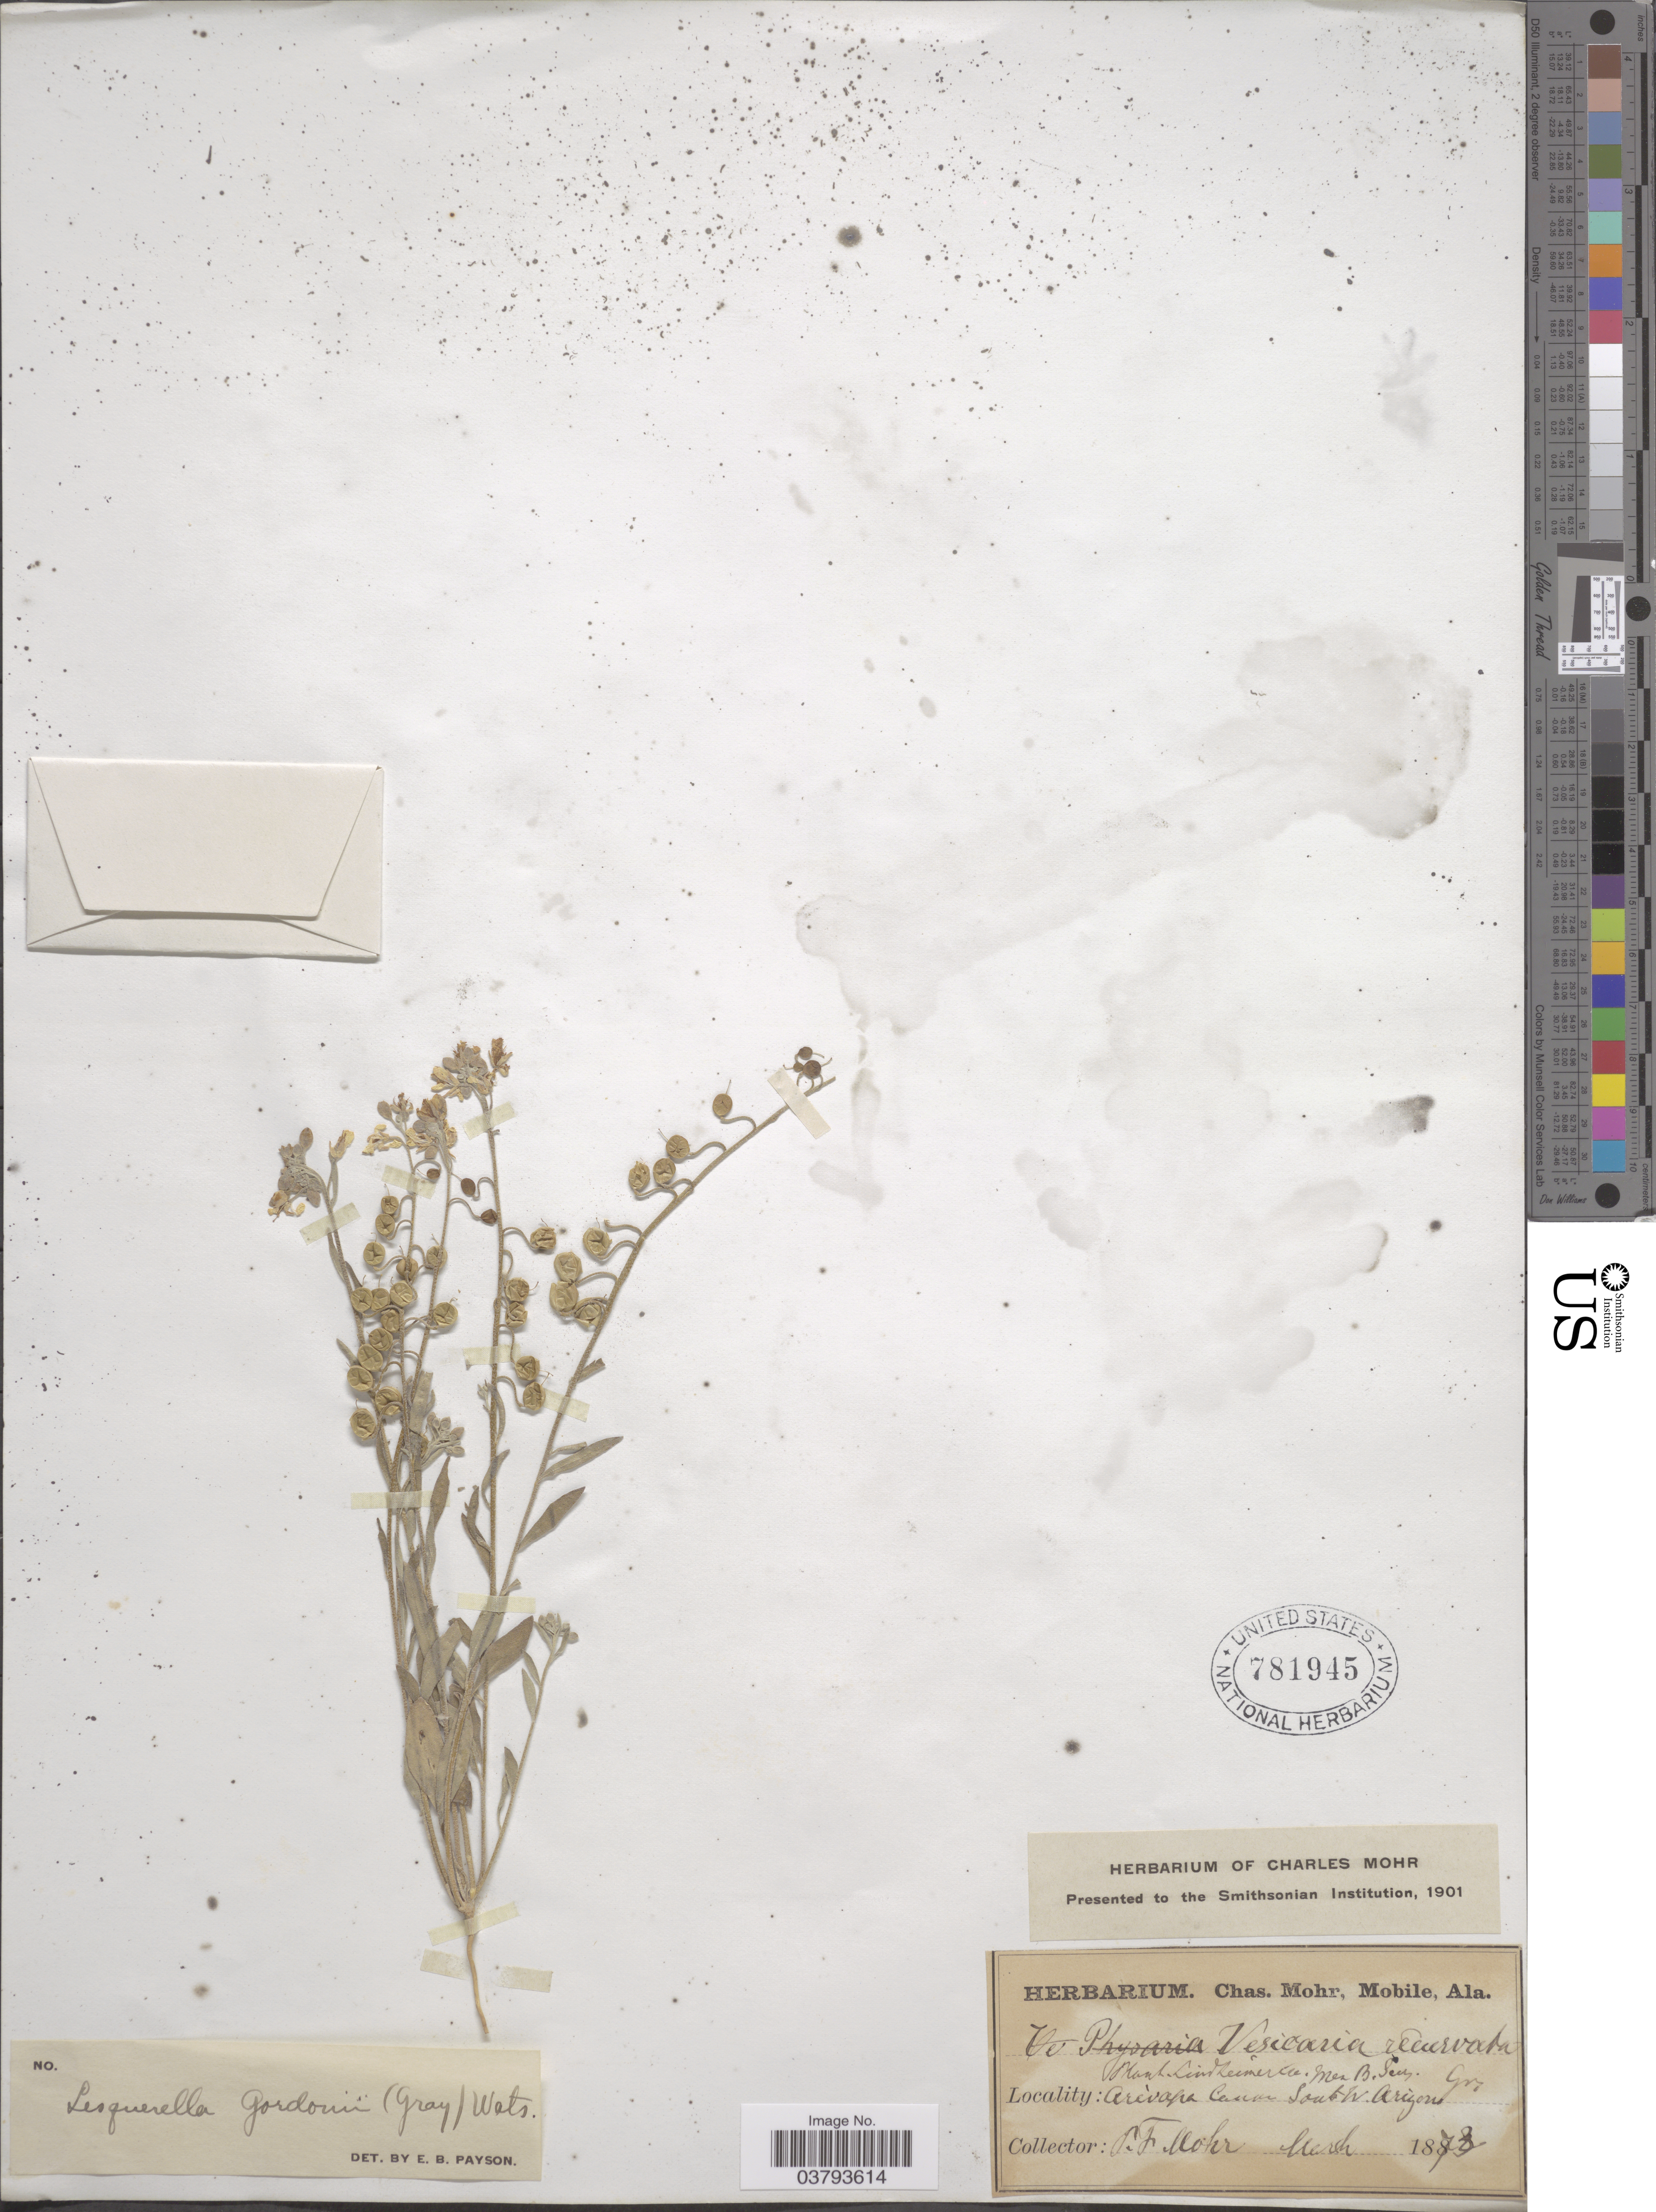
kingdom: Plantae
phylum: Tracheophyta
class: Magnoliopsida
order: Brassicales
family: Brassicaceae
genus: Lesquerella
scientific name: Lesquerella gordonii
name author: (A. Gray) S. Watson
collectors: P. F. Mohr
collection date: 1873-03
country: United States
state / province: Arizona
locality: Arivapa Canyon. South Arizona.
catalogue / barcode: US 781945